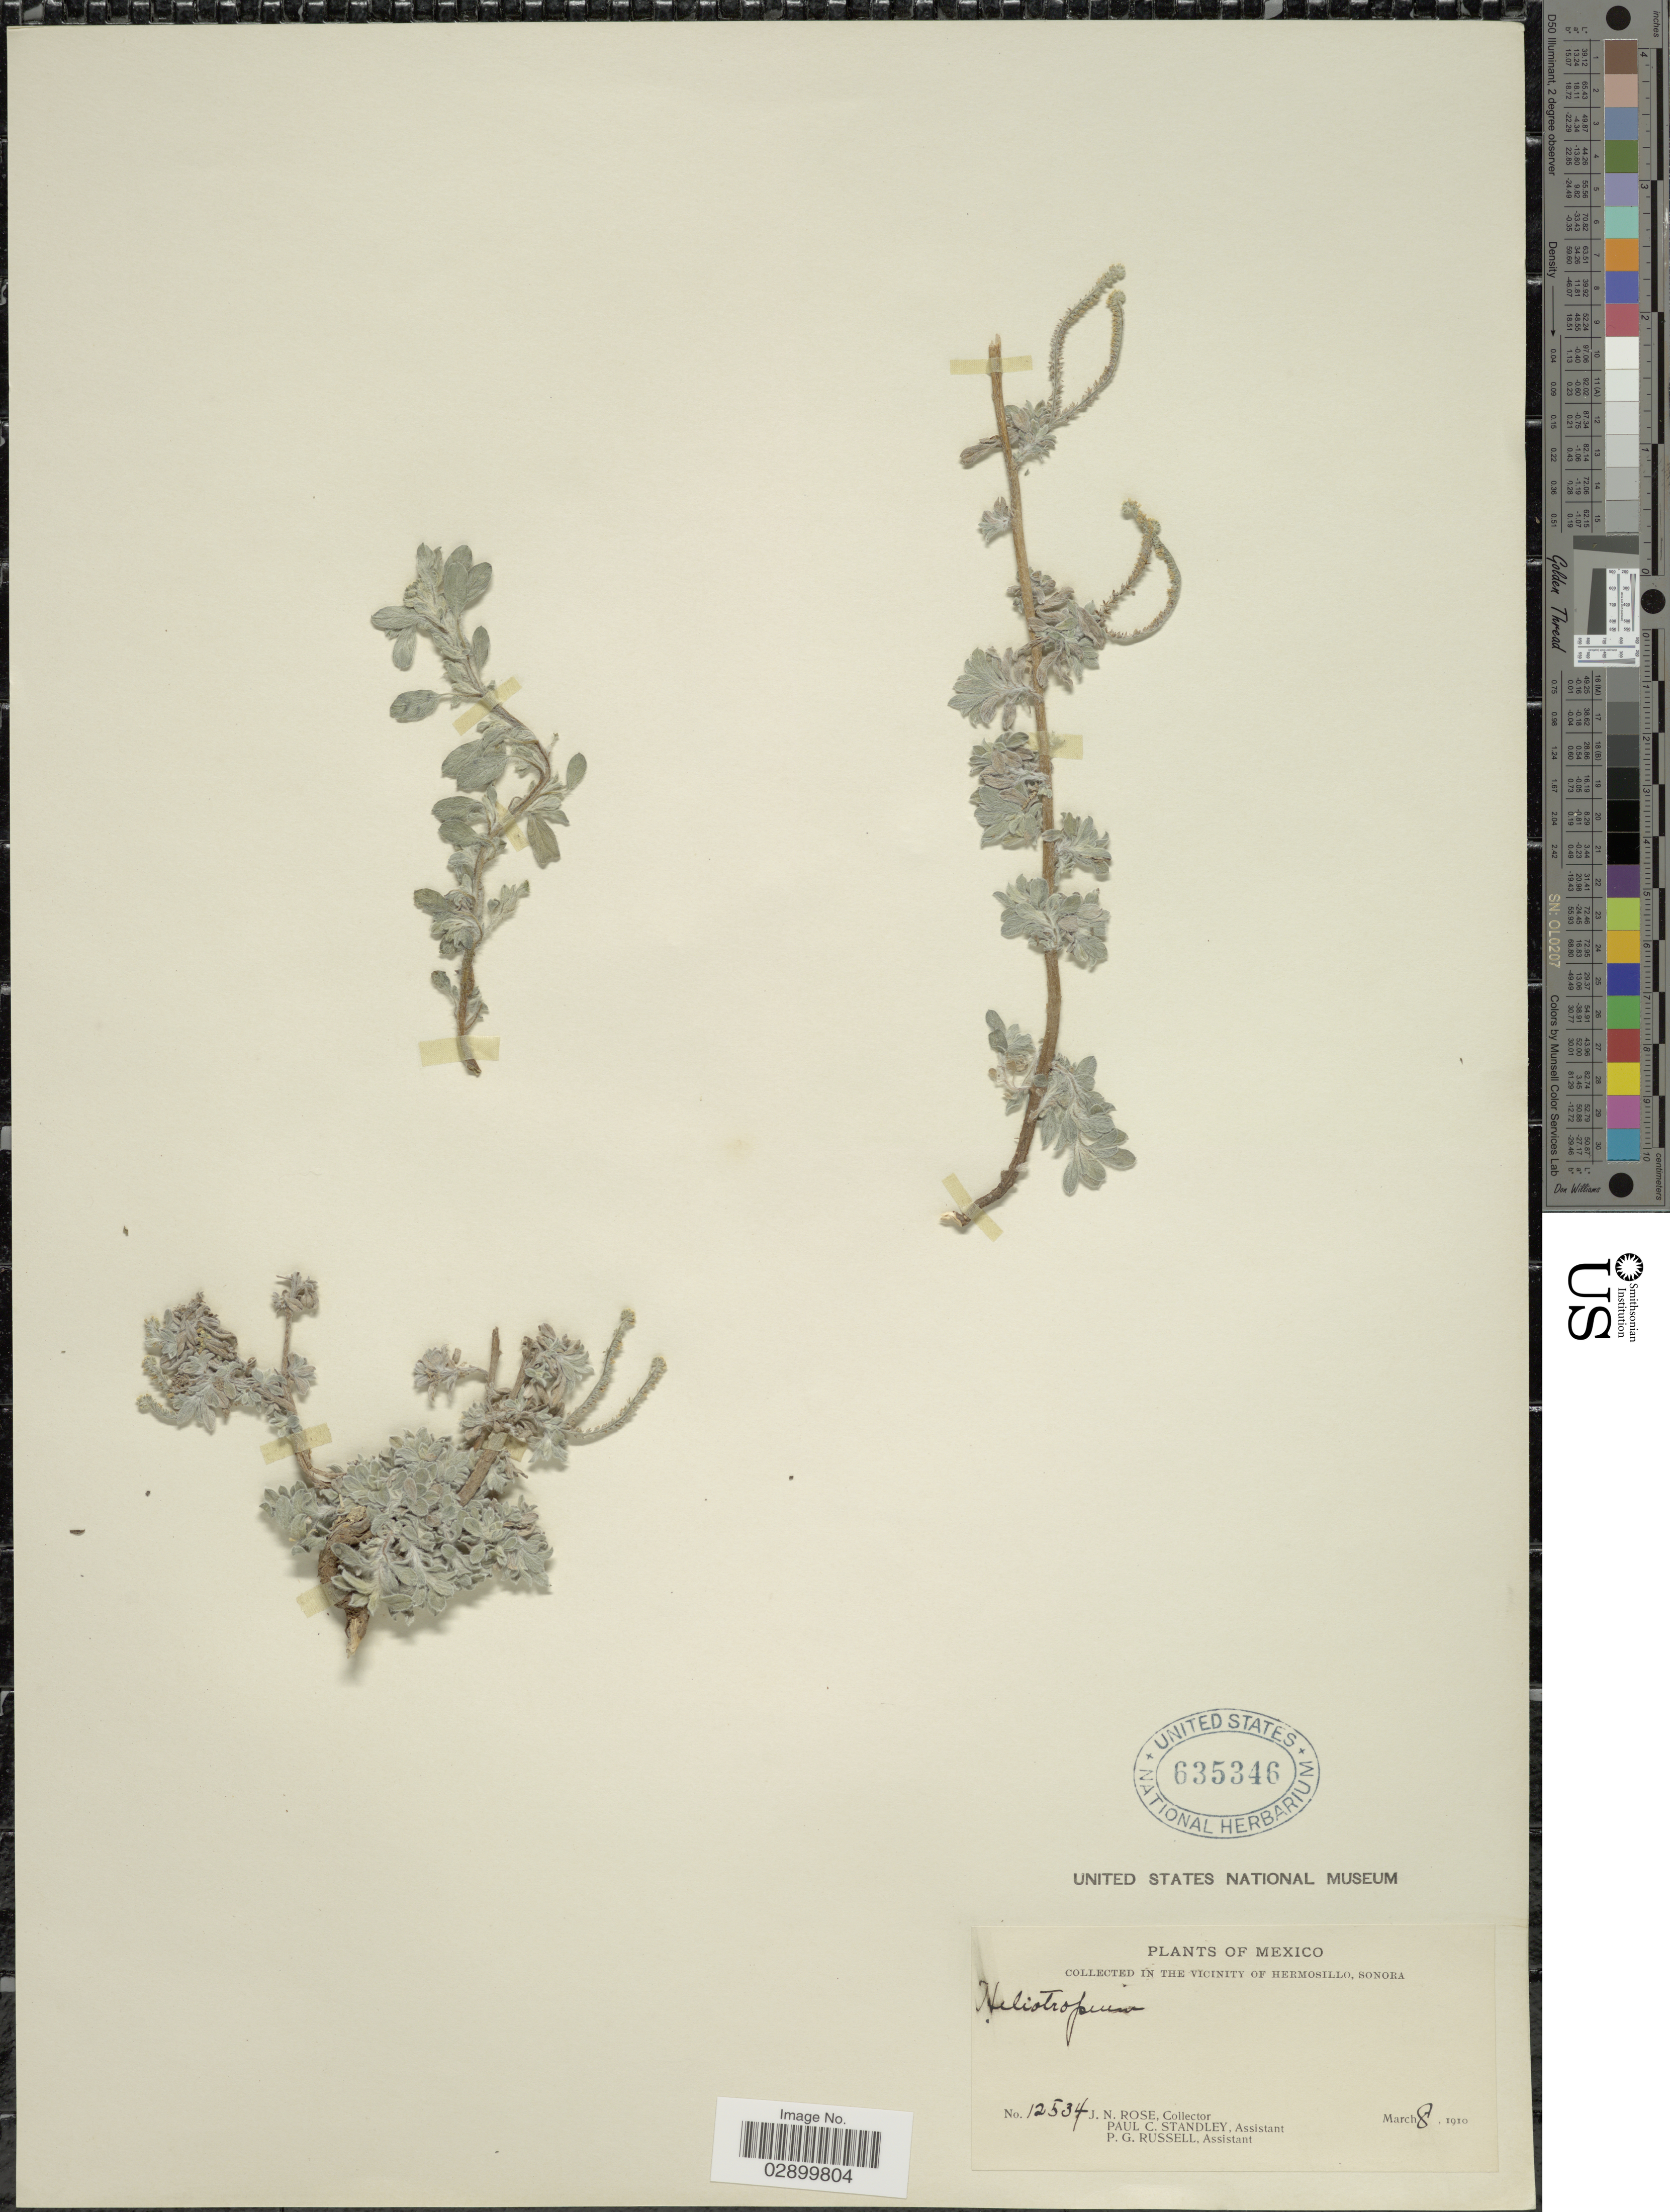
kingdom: Plantae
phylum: Tracheophyta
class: Magnoliopsida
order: Boraginales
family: Heliotropiaceae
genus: Heliotropium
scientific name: Heliotropium sp.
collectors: J. N. Rose, P. C. Standley & P. G. Russell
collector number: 12534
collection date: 1910-03-08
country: Mexico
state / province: Sonora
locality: Vicinity of Hermosillo.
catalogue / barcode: US 635346